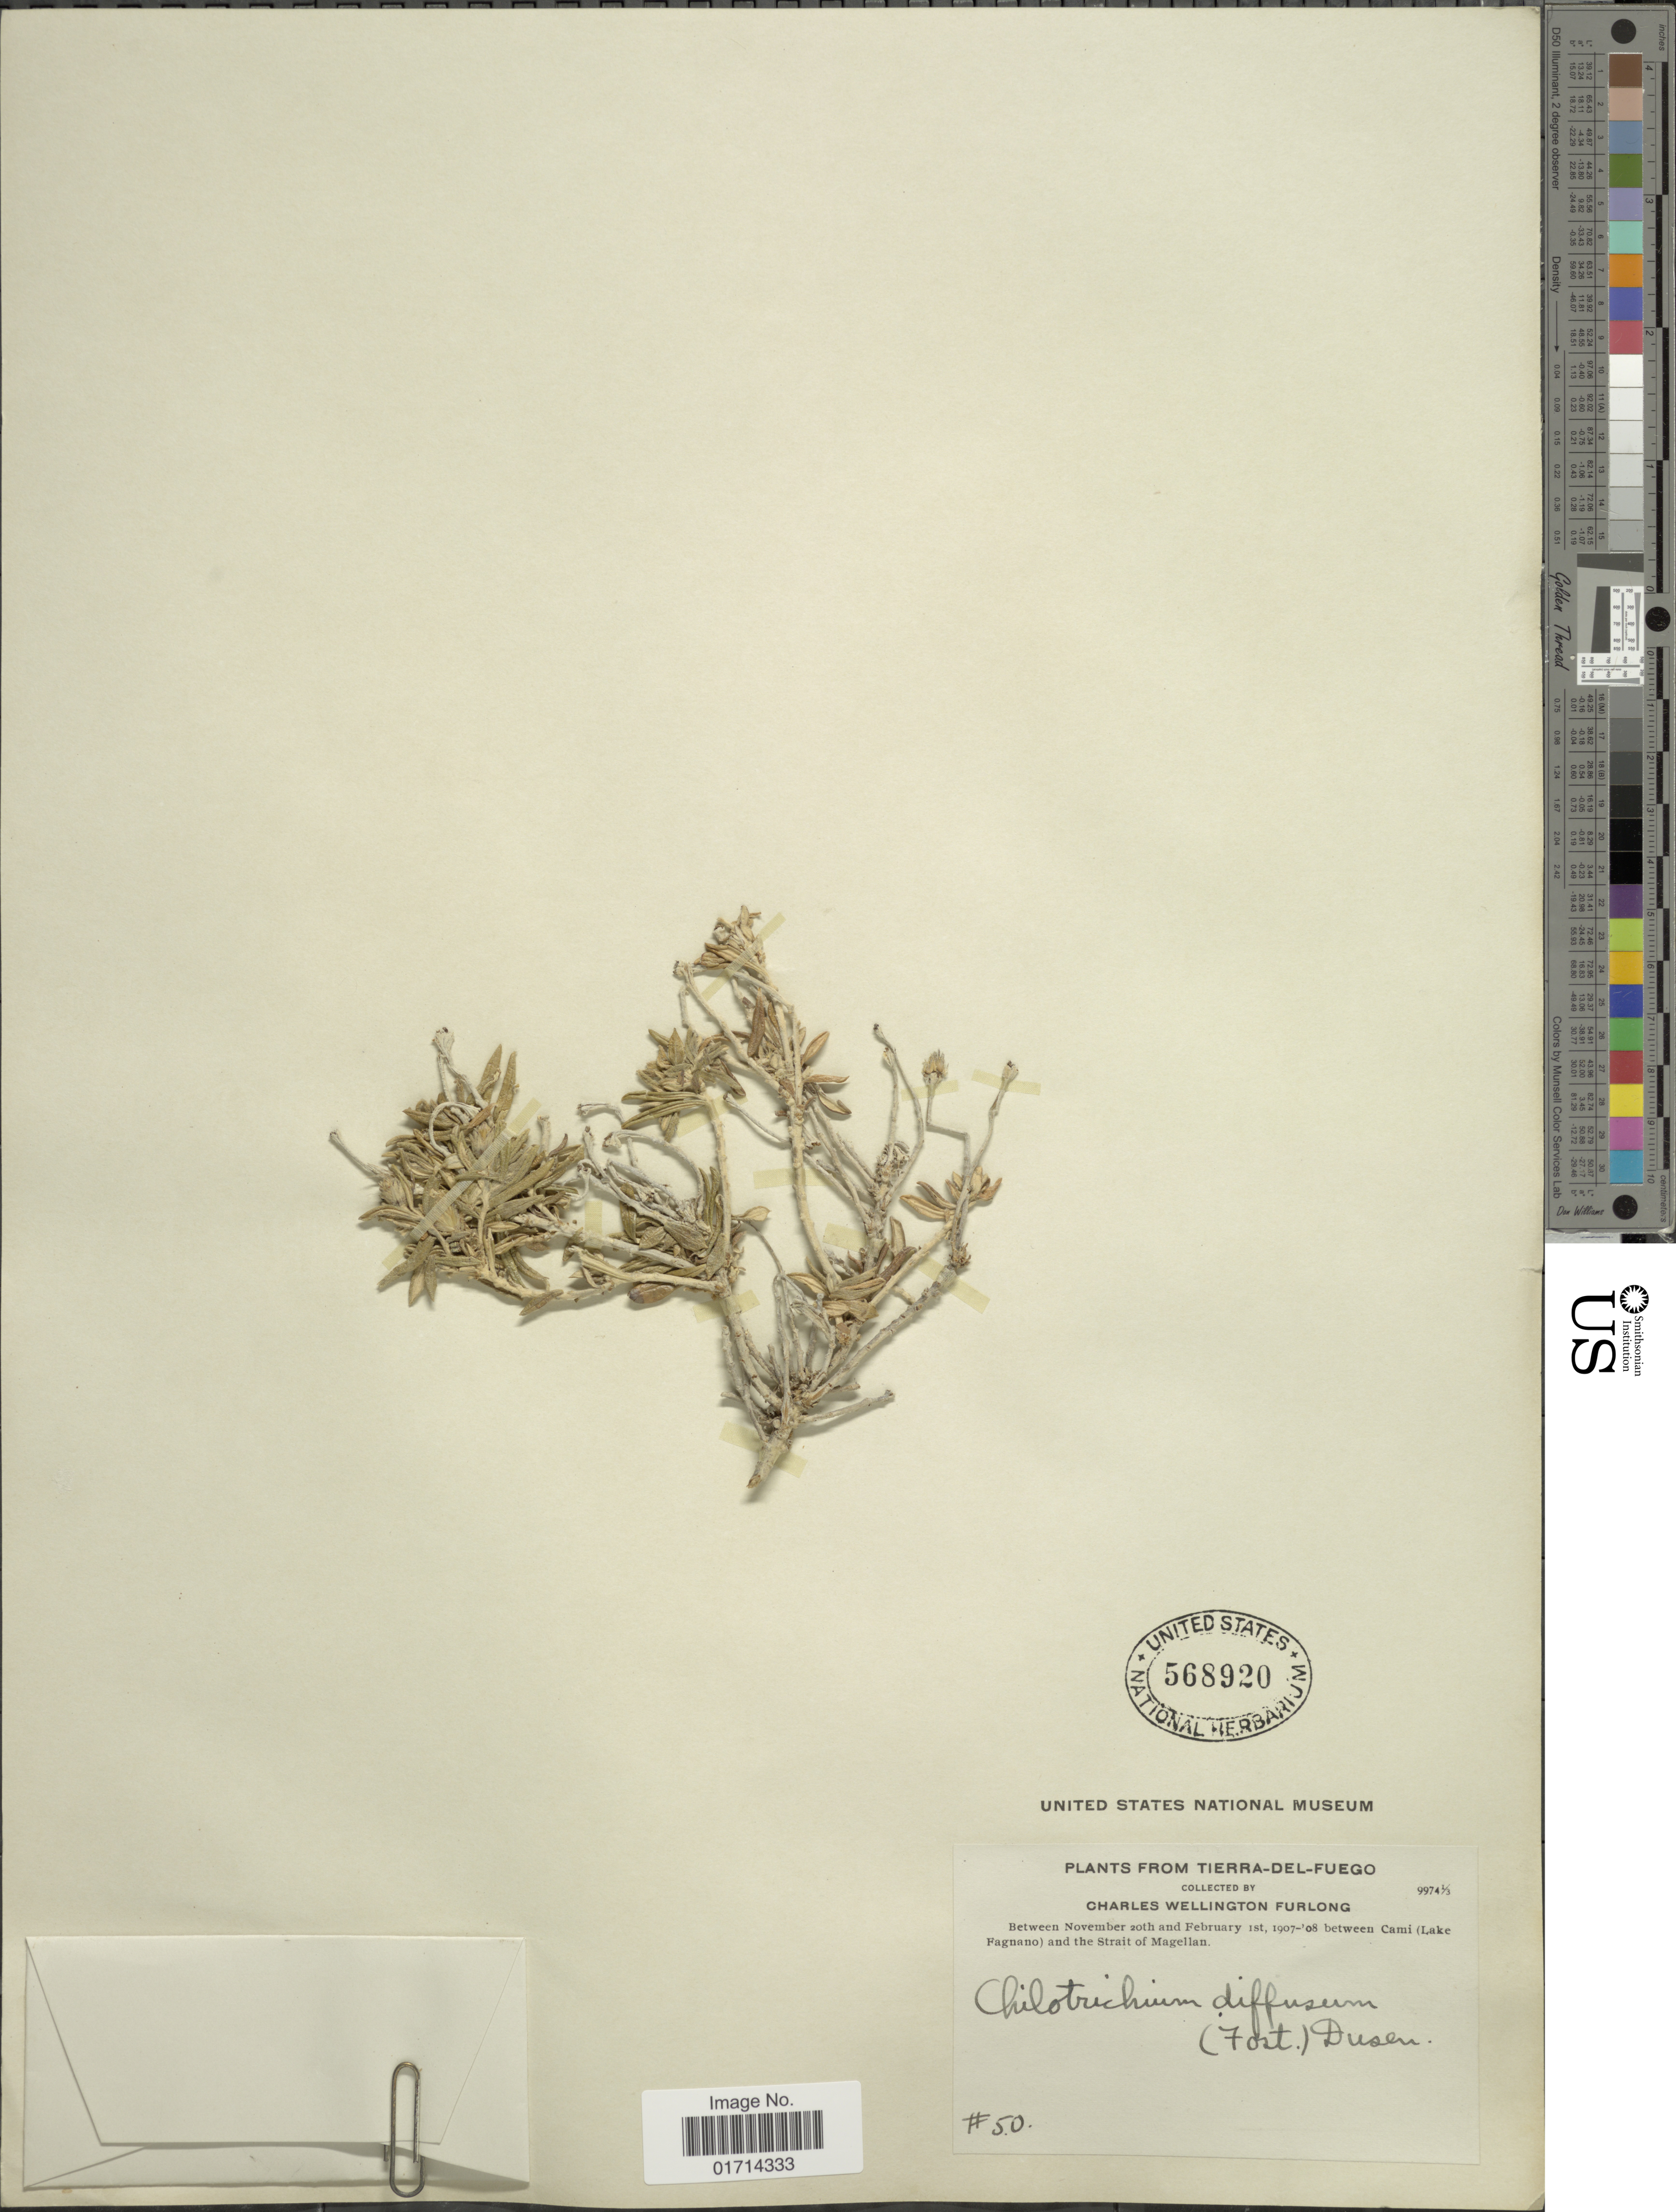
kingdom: Plantae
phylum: Tracheophyta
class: Magnoliopsida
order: Asterales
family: Asteraceae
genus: Chiliotrichum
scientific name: Chiliotrichum diffusum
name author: (G. Forst.) Kuntze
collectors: C. Furlong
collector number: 50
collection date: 1907-11-20/1908-02-01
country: Argentina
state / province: Tierra del Fuego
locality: Between Cmi (Lake Fagnano) and the Strait of Magellan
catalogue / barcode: US 568920